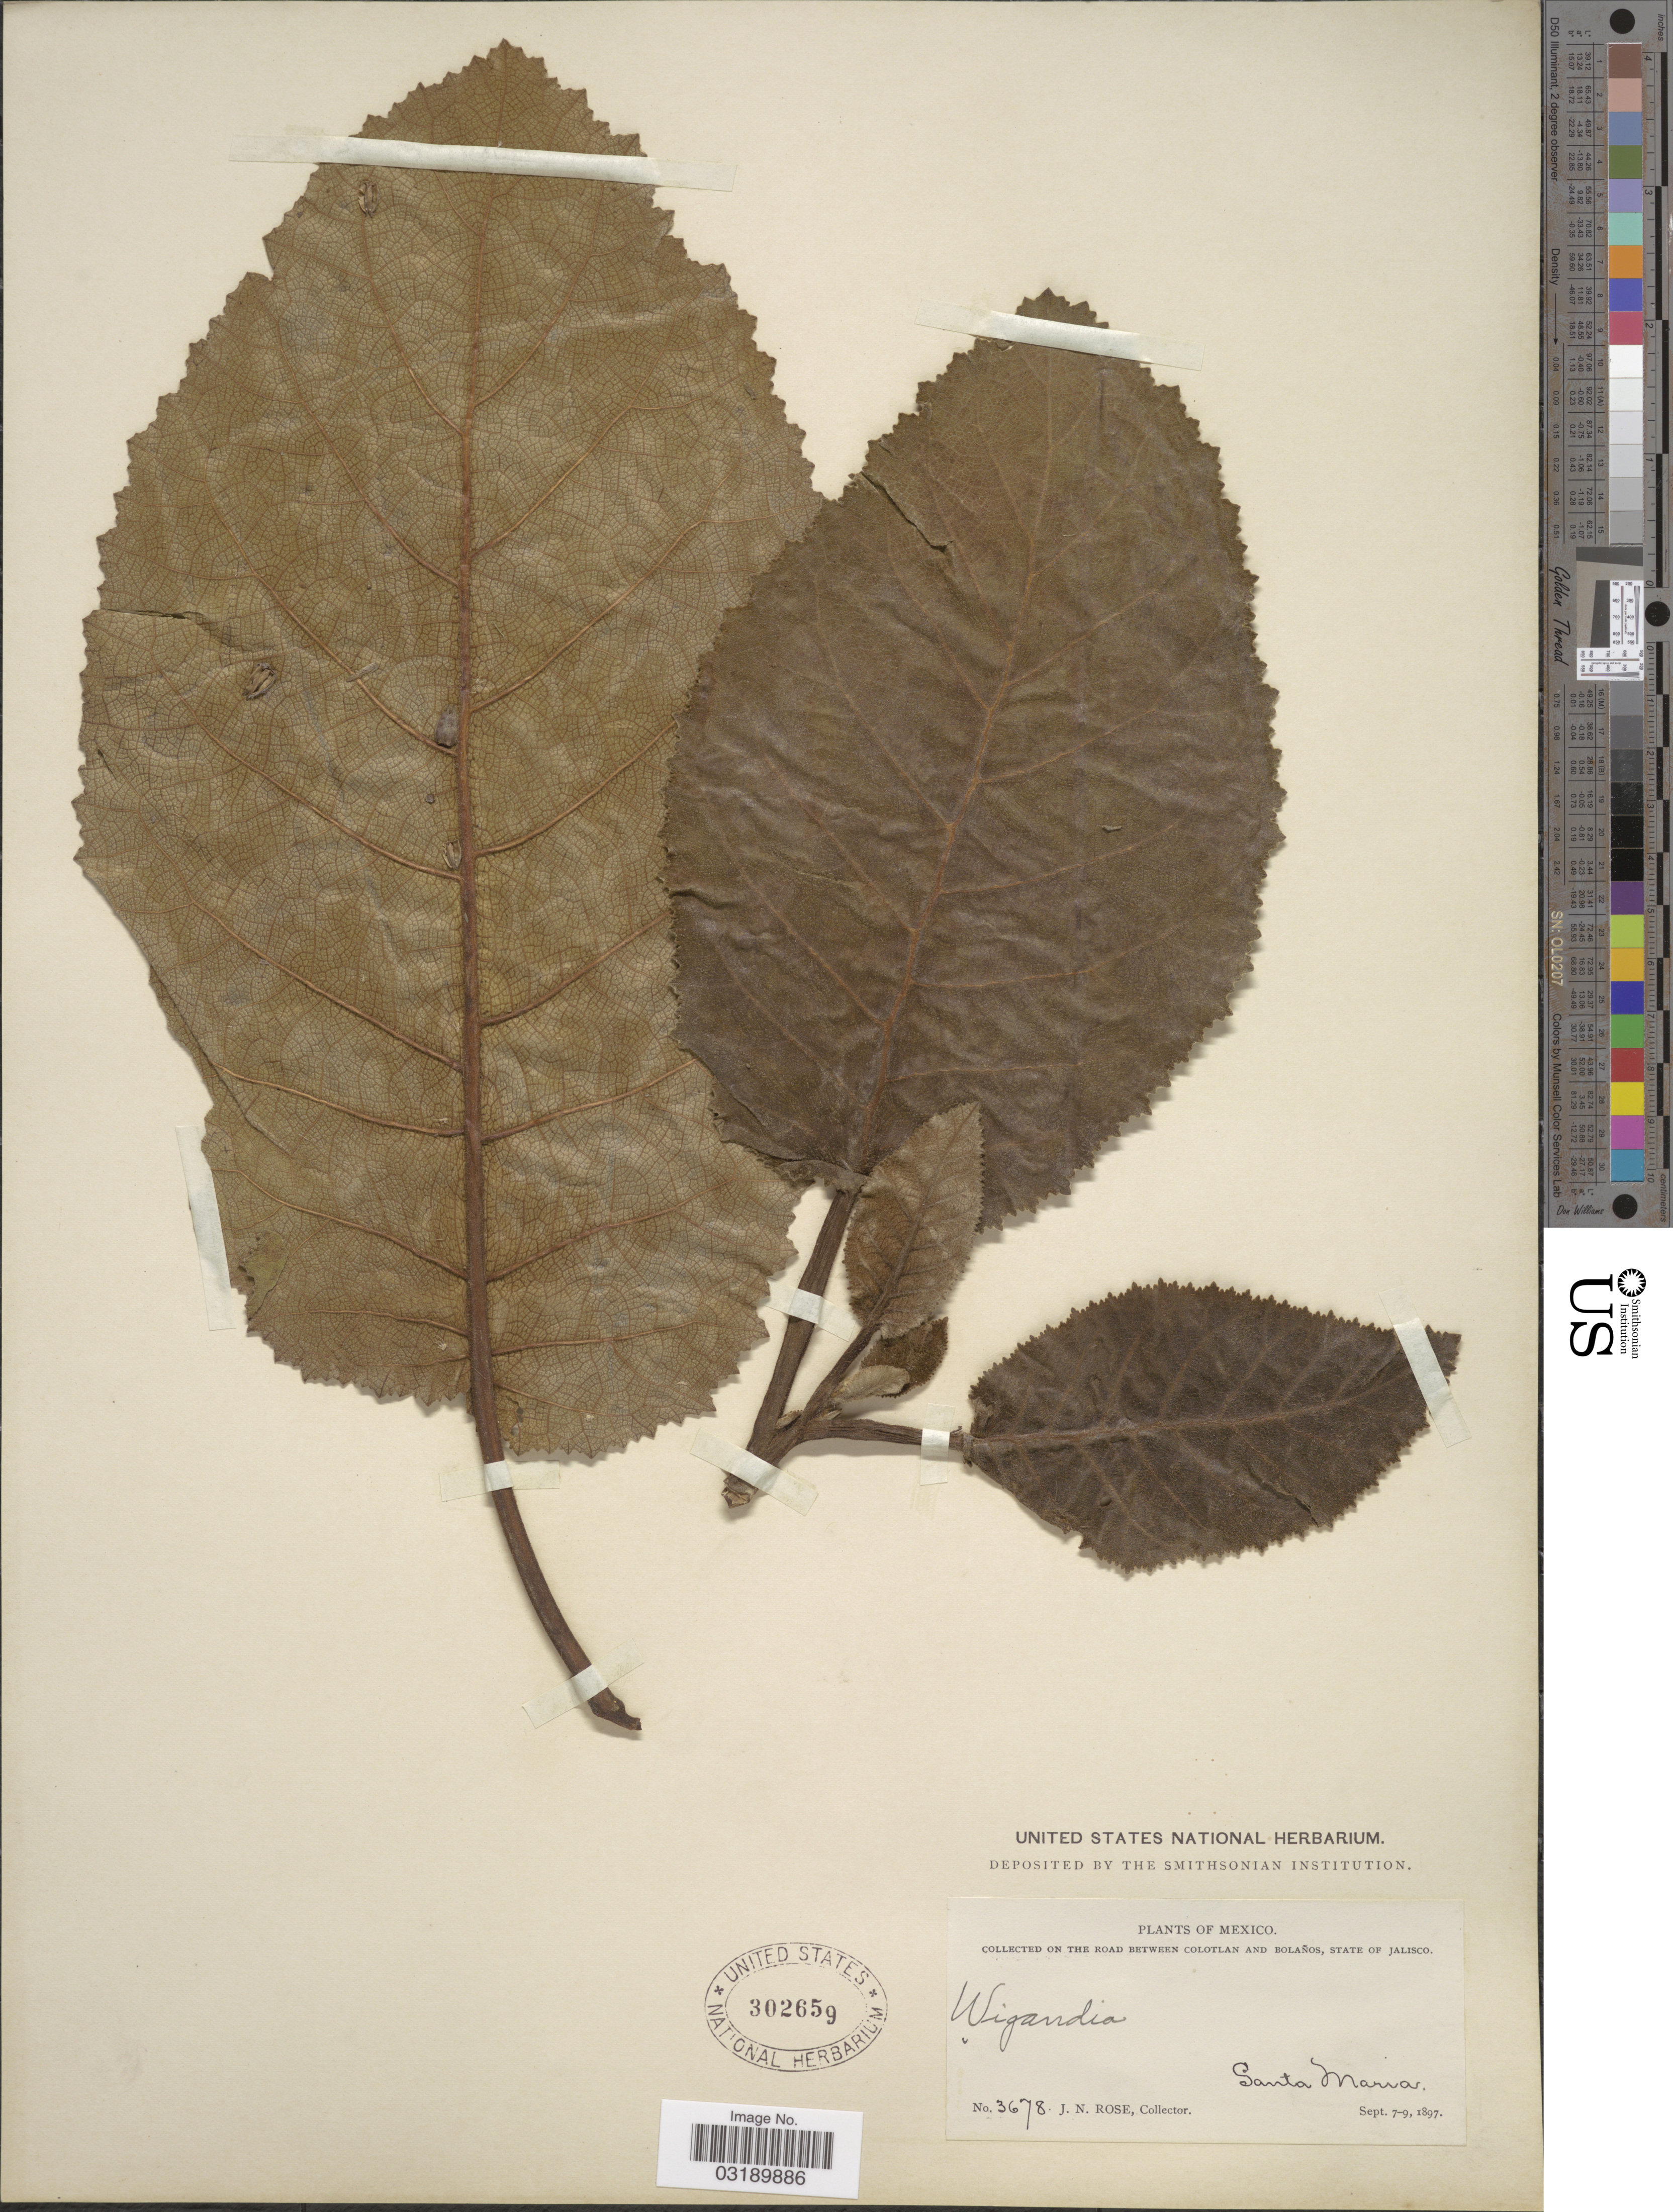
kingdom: Plantae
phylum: Tracheophyta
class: Magnoliopsida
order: Boraginales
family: Namaceae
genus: Wigandia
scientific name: Wigandia caracasana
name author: Kunth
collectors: J. N. Rose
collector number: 3678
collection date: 1897-09-07/1897-09-09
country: Mexico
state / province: Jalisco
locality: On the road between Colotlan and Bolaños. Santa Maria.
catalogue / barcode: US 302659